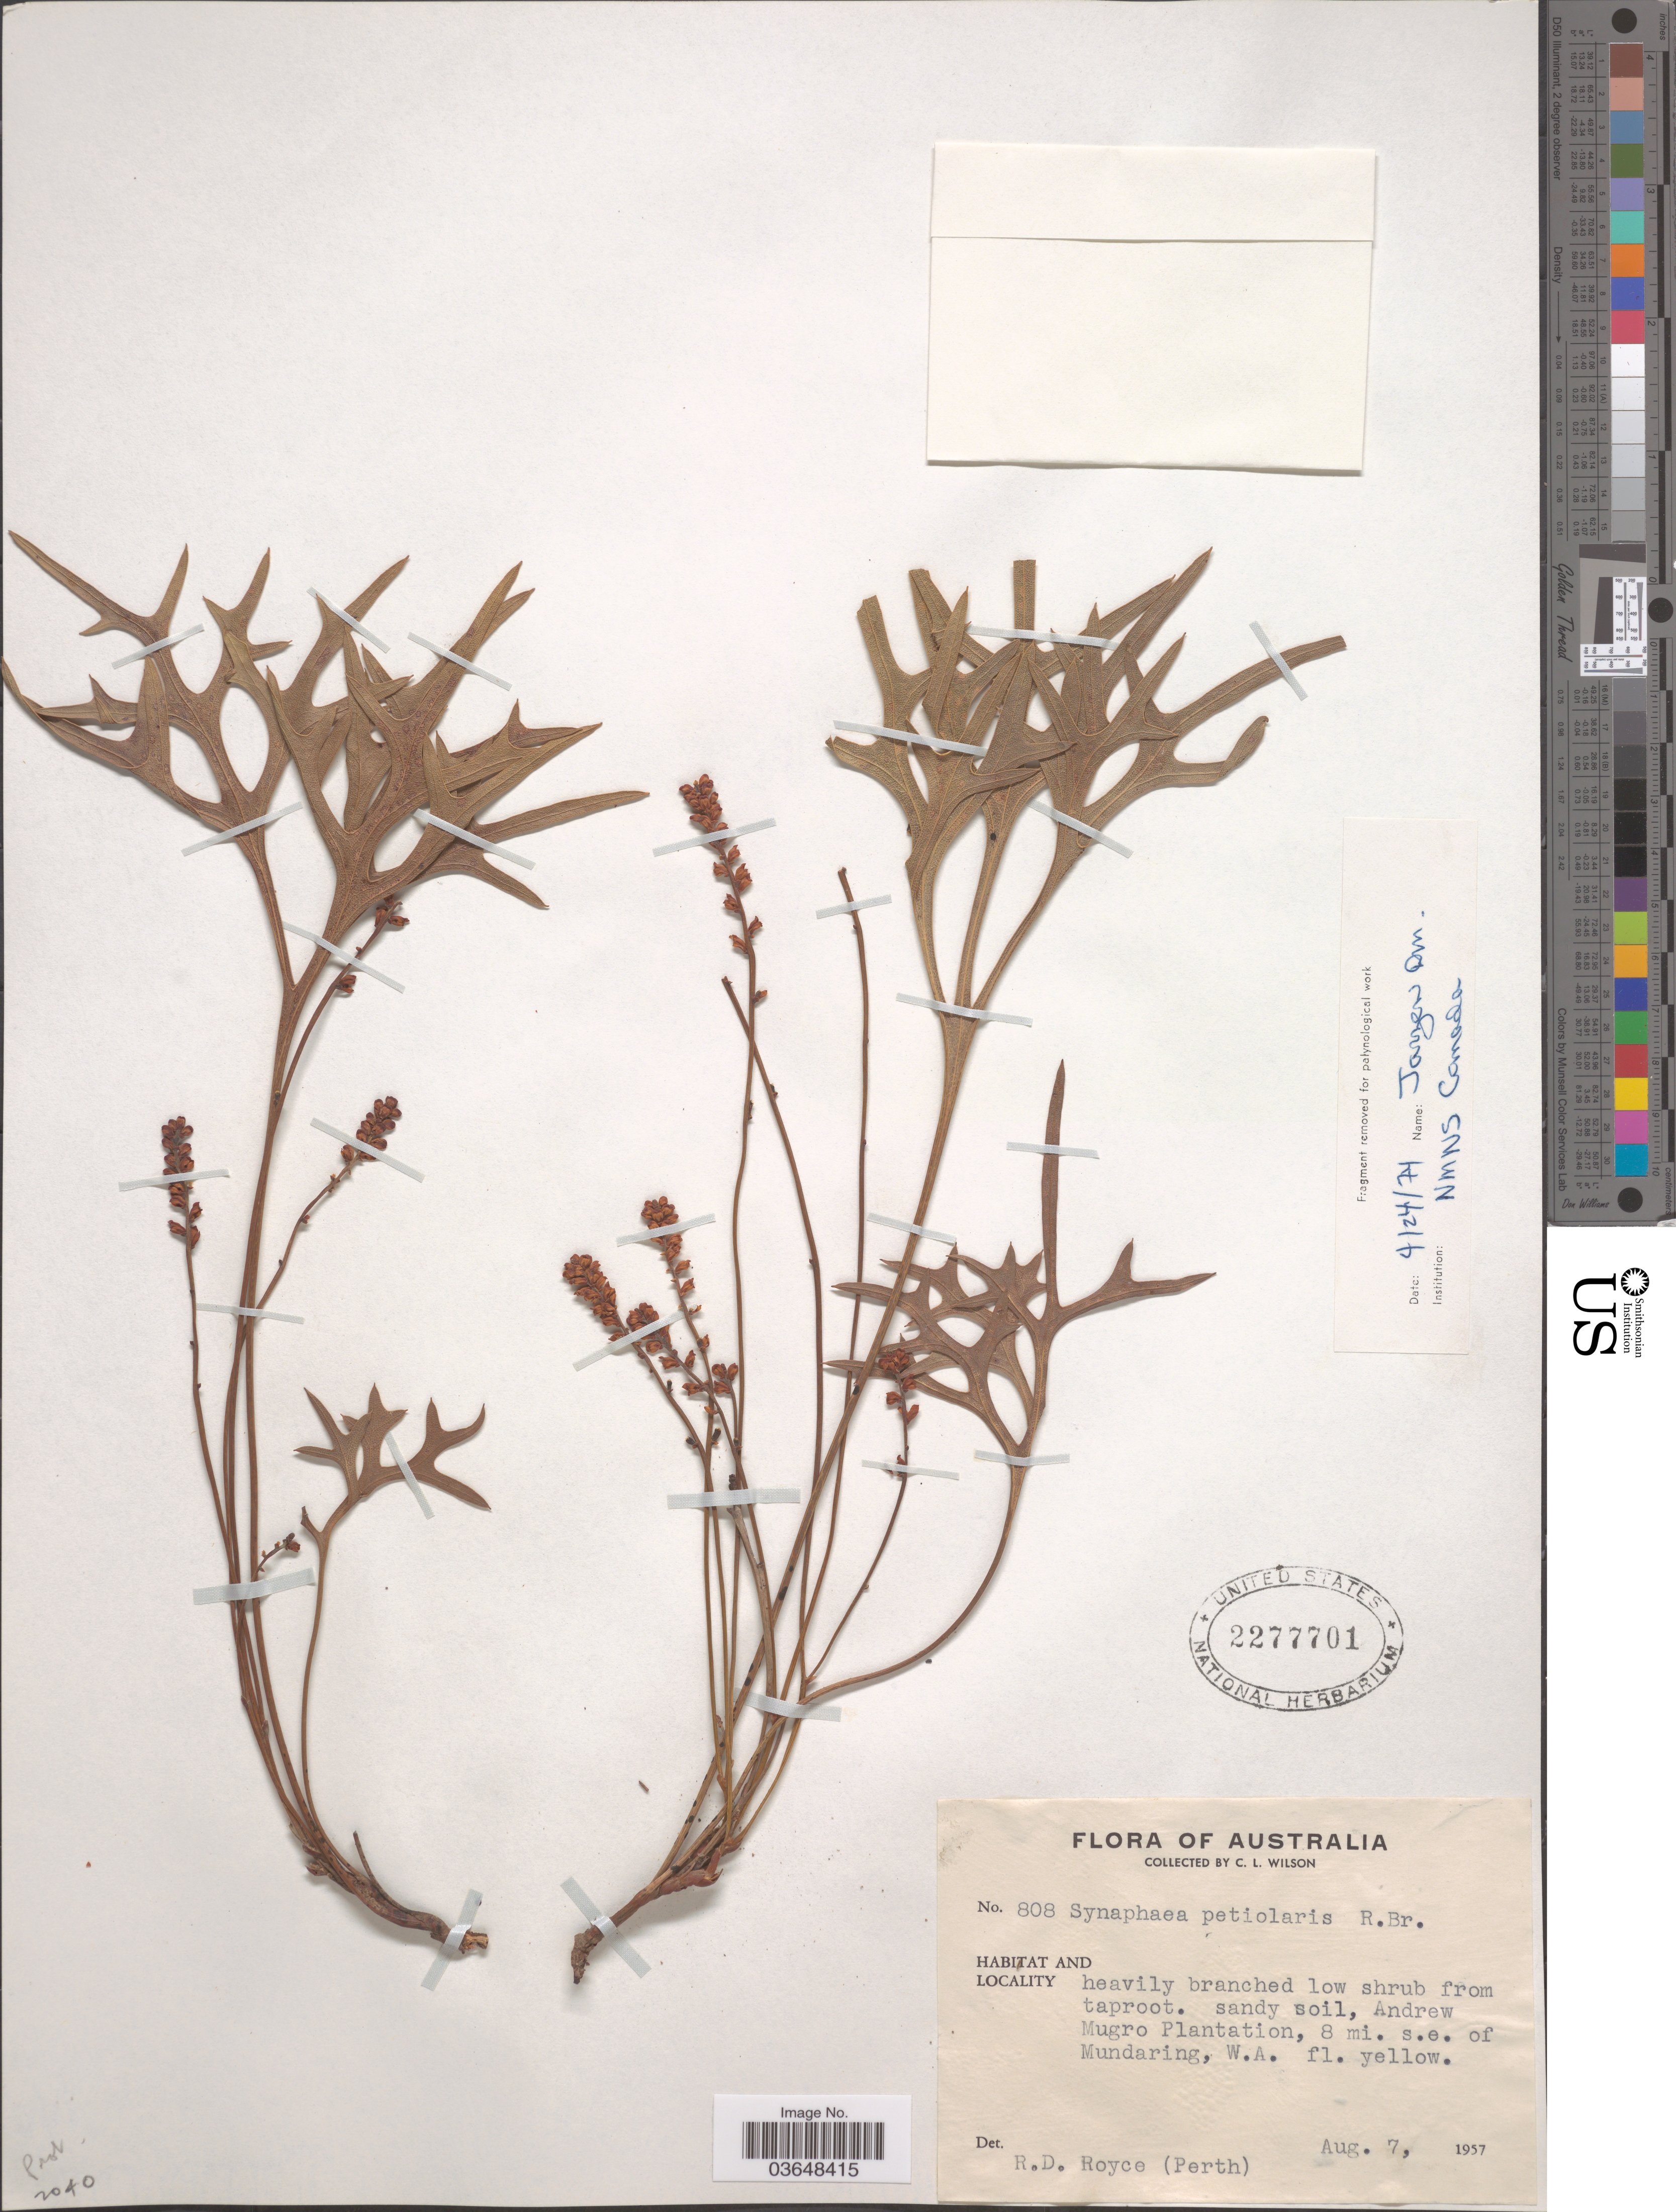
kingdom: Plantae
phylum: Tracheophyta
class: Magnoliopsida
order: Proteales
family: Proteaceae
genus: Synaphea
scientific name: Synaphea petiolaris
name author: R. Br.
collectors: C. L. Wilson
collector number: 808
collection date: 1957-08-07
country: Australia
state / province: Western Australia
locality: Andrew Mugro Plantation, 8 mi. s.e. of Mundaring.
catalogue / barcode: US 2277701